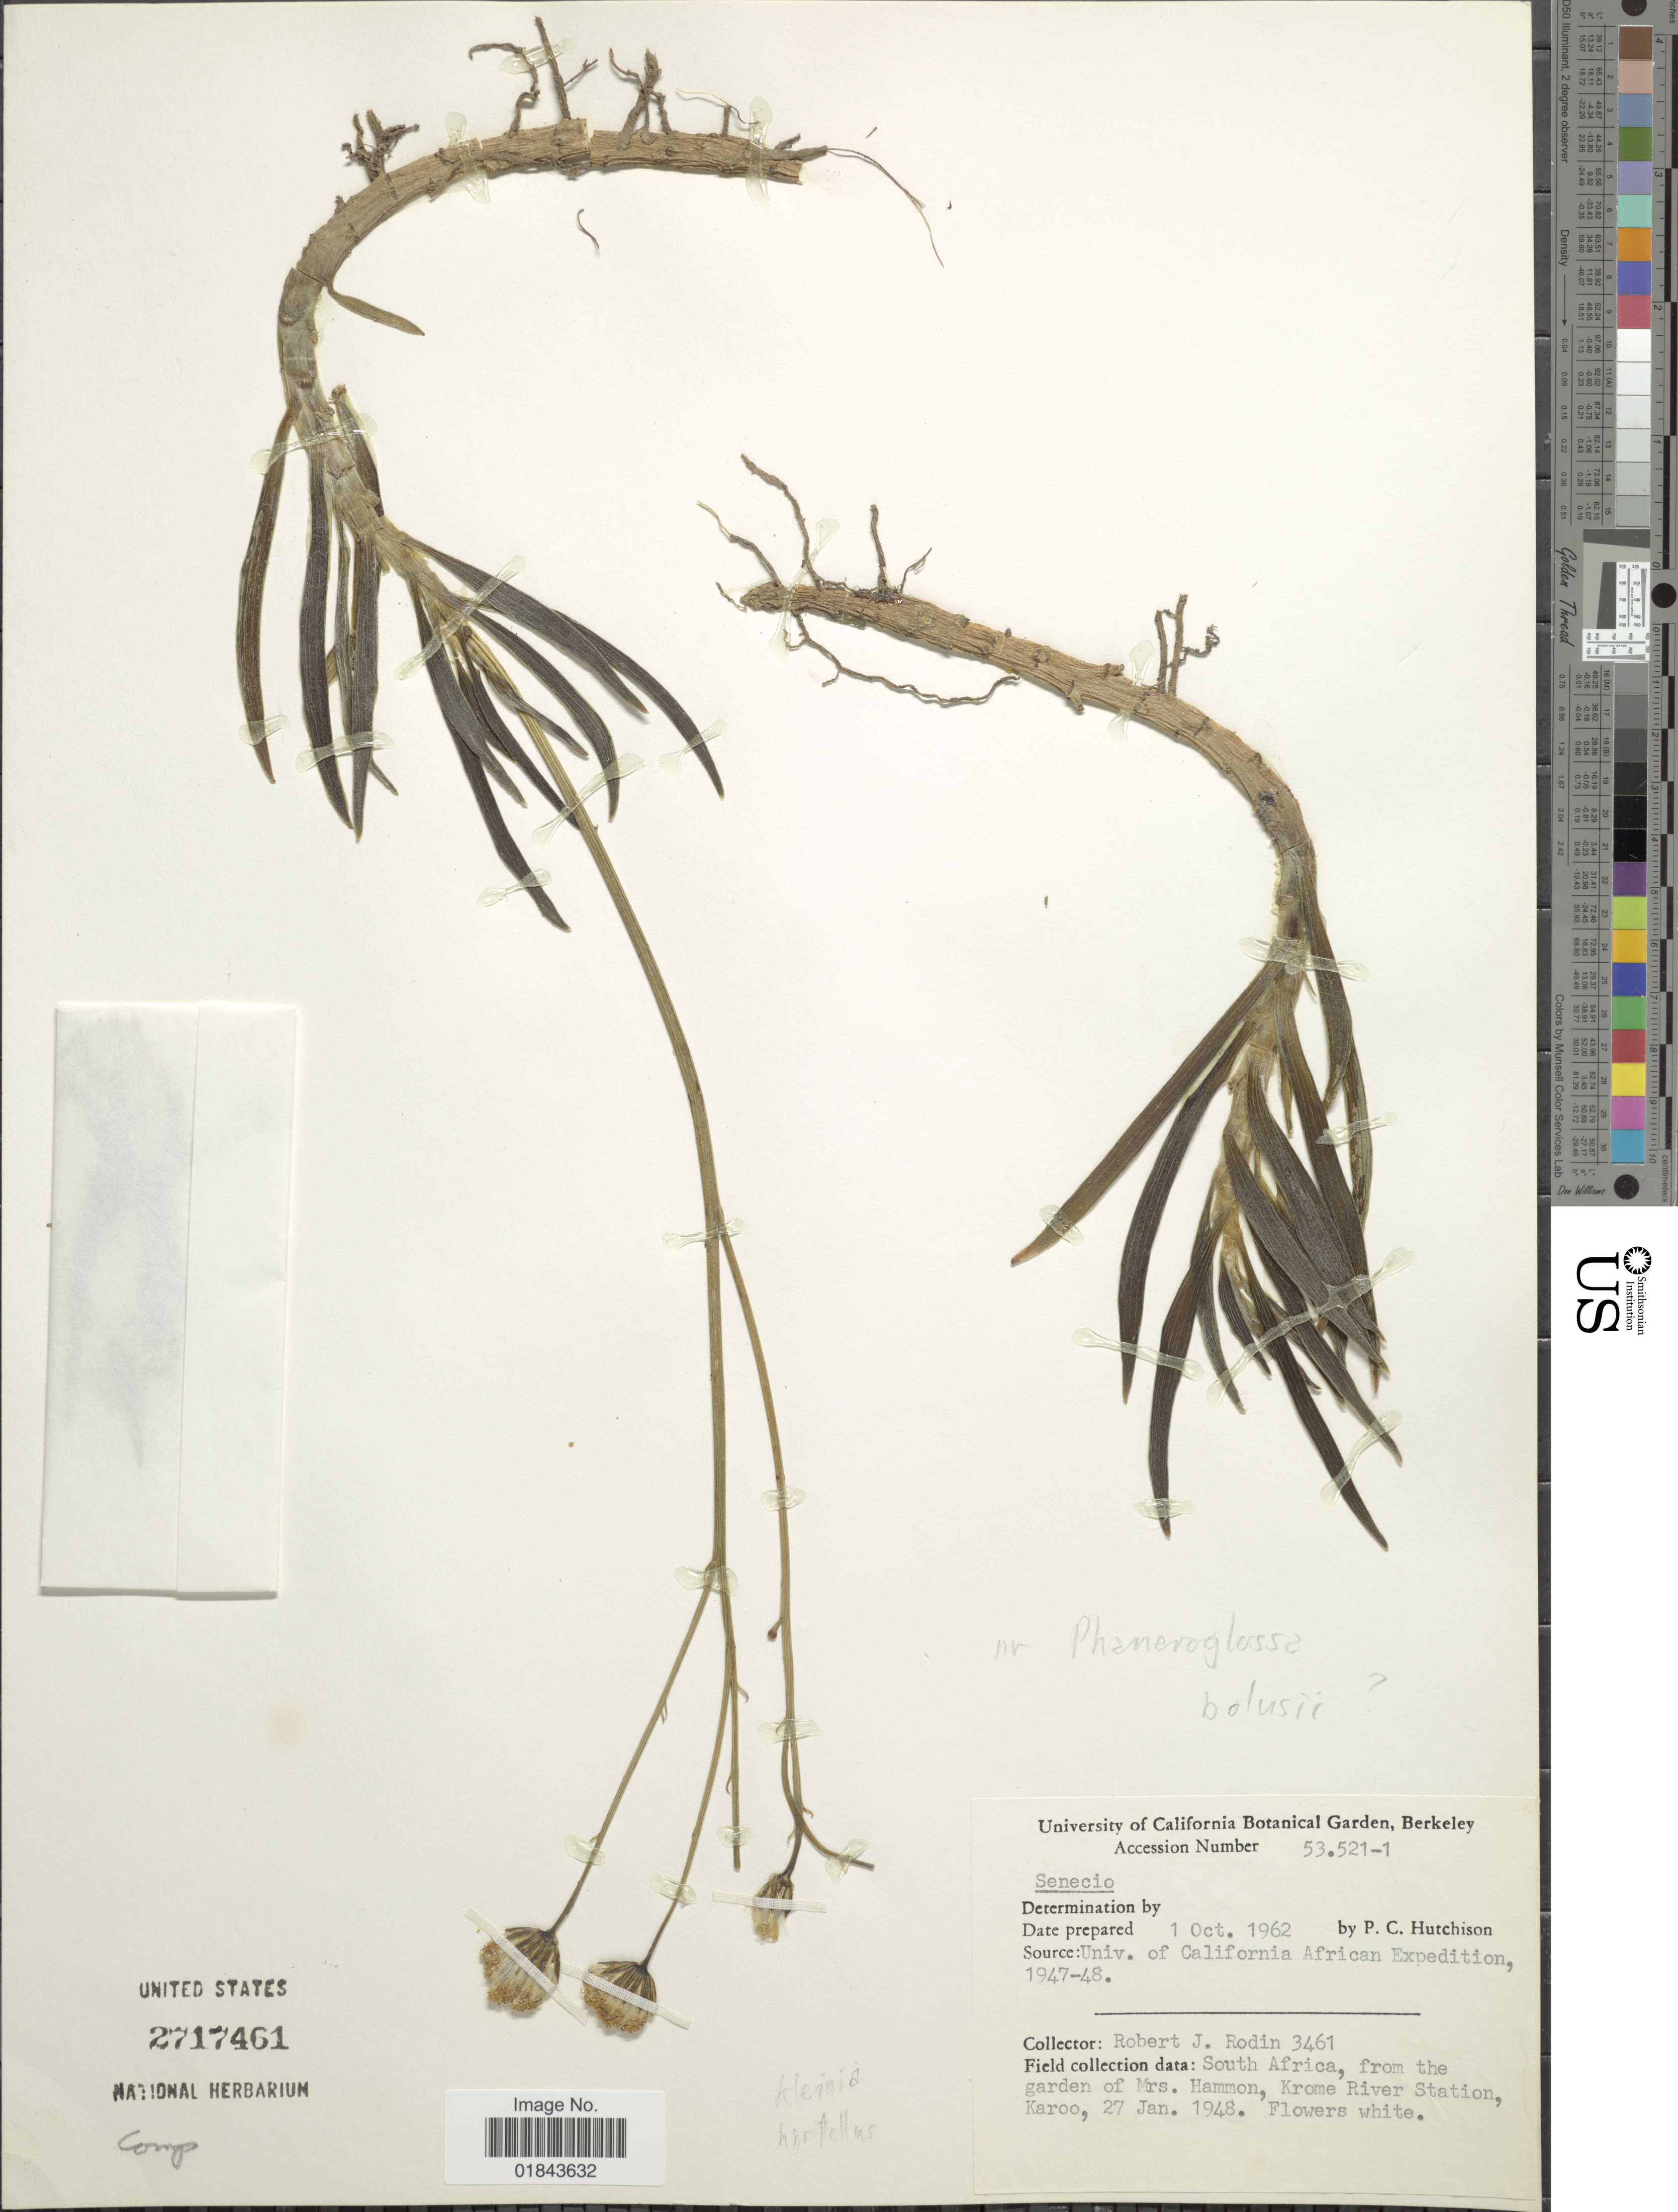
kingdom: Plantae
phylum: Tracheophyta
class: Magnoliopsida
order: Asterales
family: Asteraceae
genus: Notonia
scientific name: Notonia sp.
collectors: P. C. Hutchison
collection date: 1962-10-01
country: United States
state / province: California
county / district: Alameda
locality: California Botanical Garden, Berkeley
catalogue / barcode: US 2717461